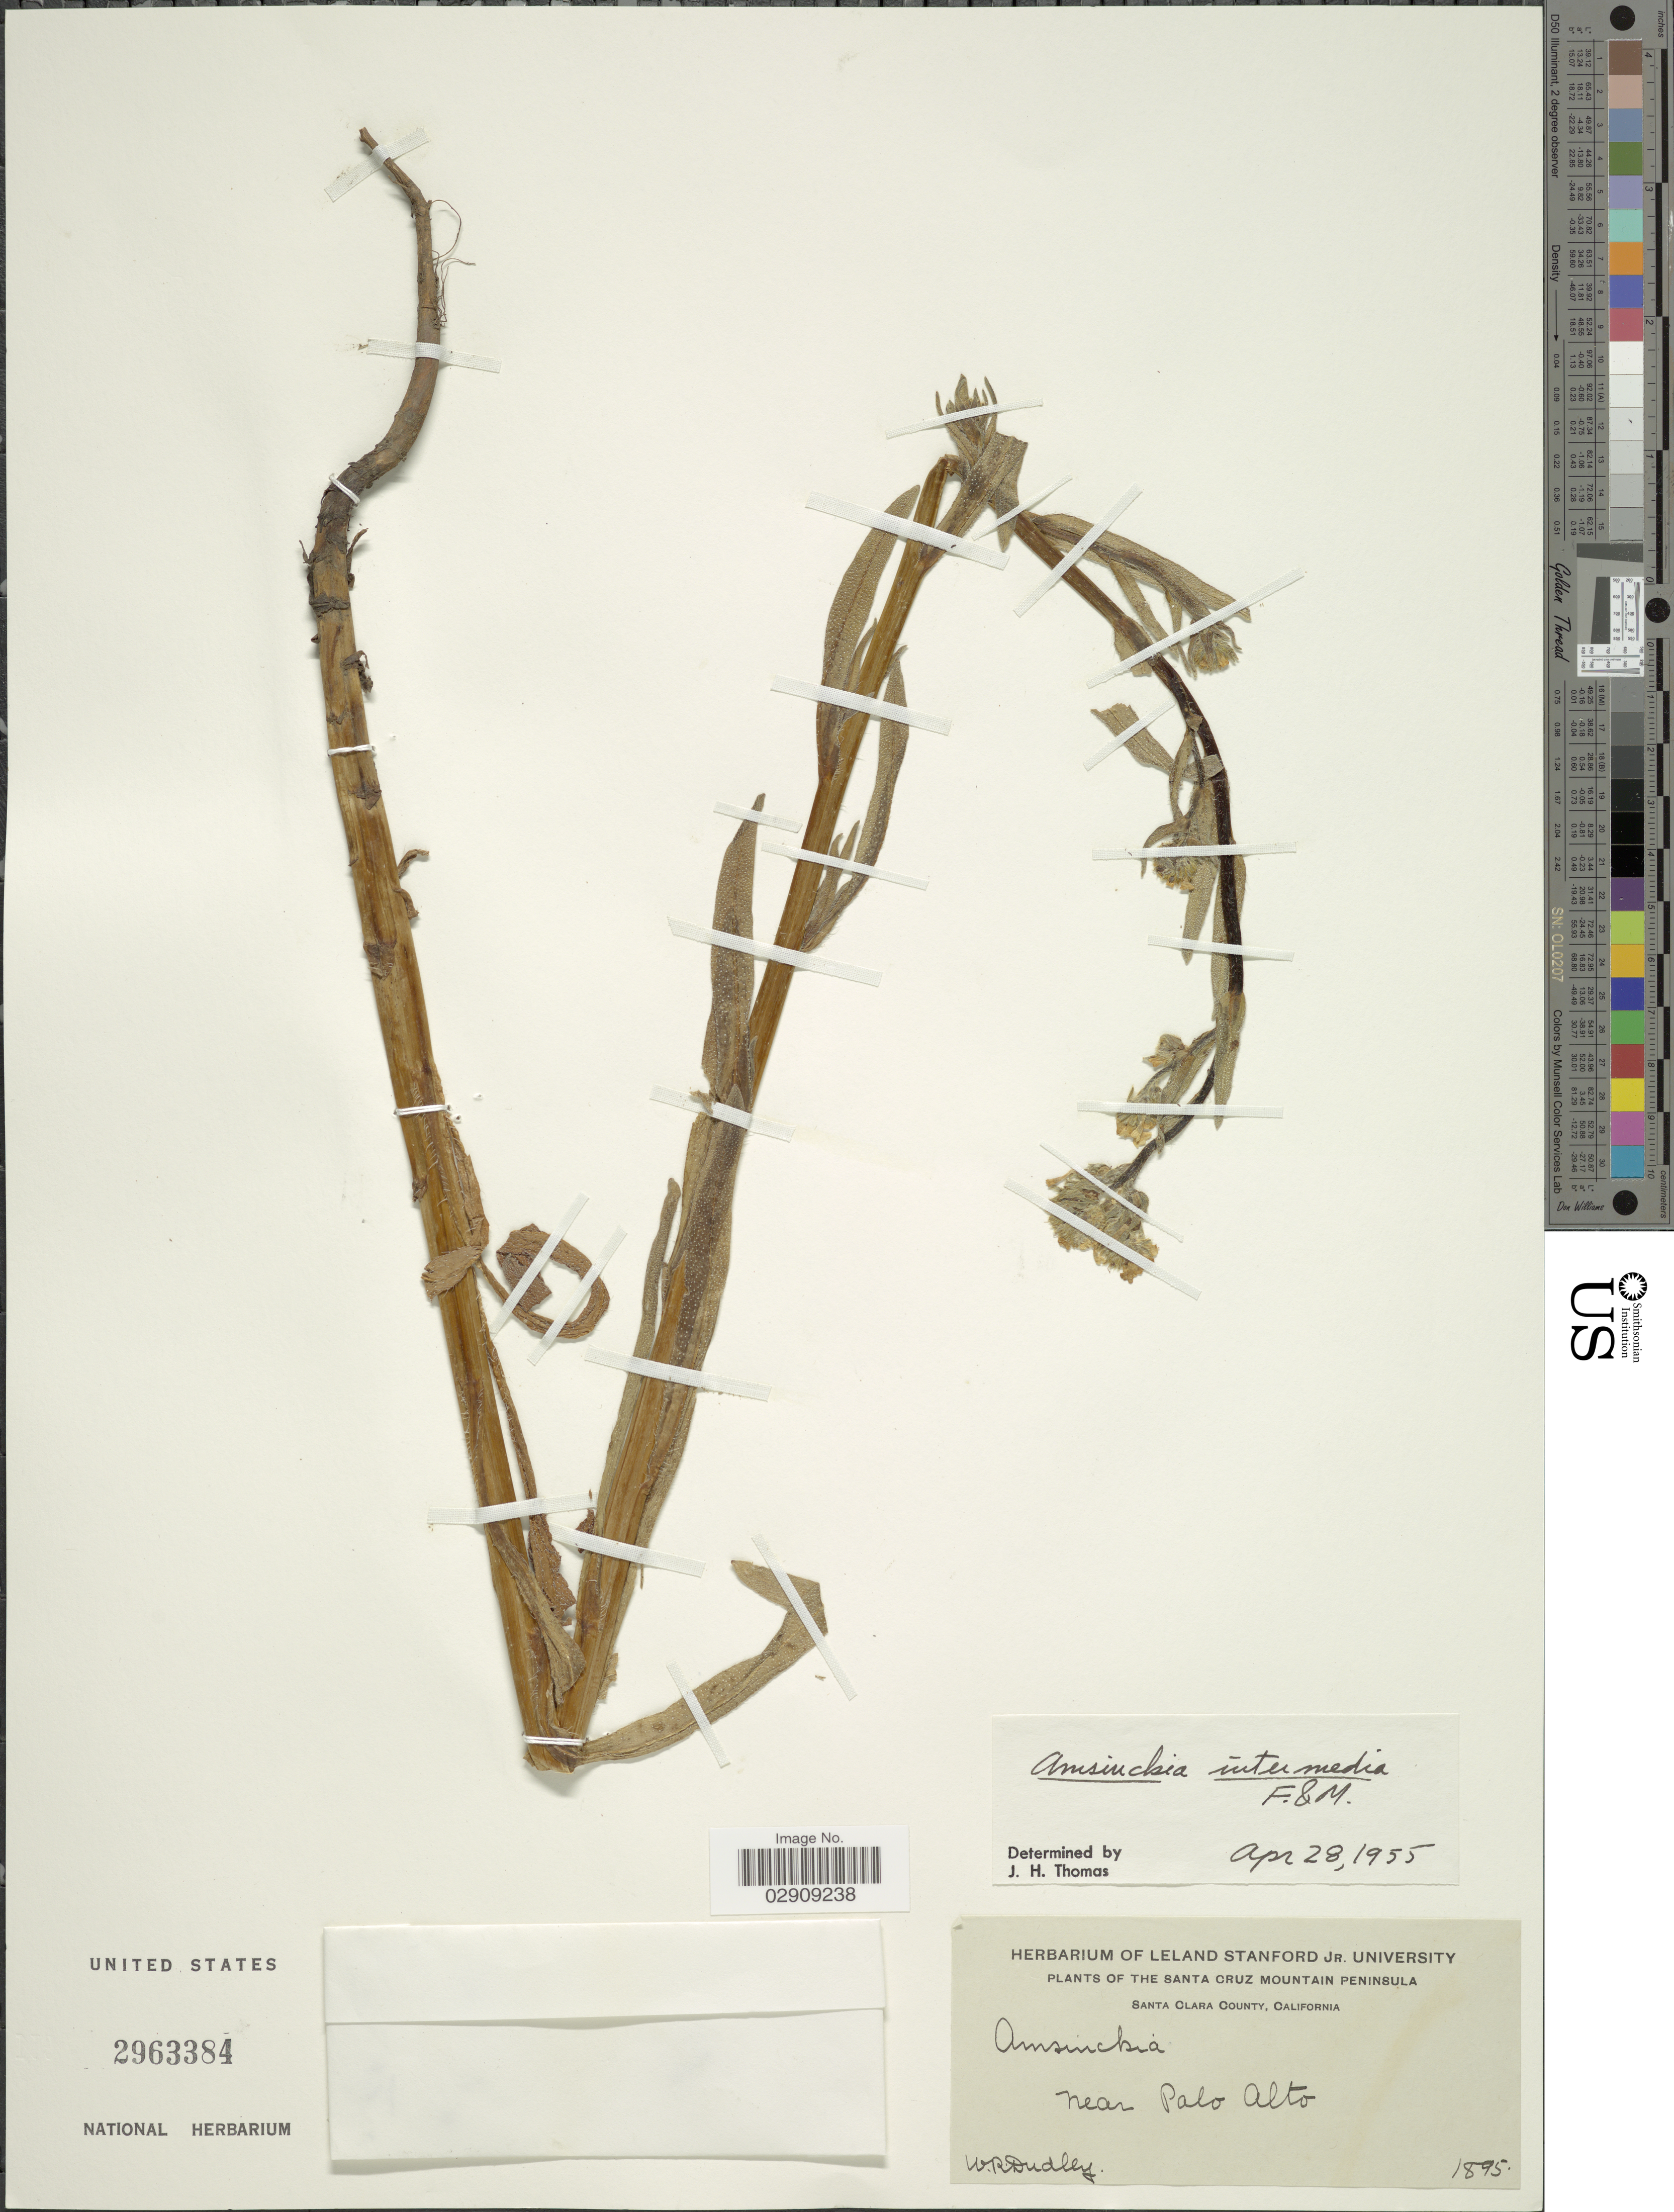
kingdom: Plantae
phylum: Tracheophyta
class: Magnoliopsida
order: Boraginales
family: Boraginaceae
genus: Amsinckia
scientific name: Amsinckia menziesii var. intermedia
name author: (Fisch. & C.A. Mey.) Ganders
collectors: W. Dudley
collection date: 1895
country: United States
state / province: California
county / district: Santa Clara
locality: Santa Cruz Mountain Peninsula. Santa Clara County. Near Palo Alto.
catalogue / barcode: US 2963384